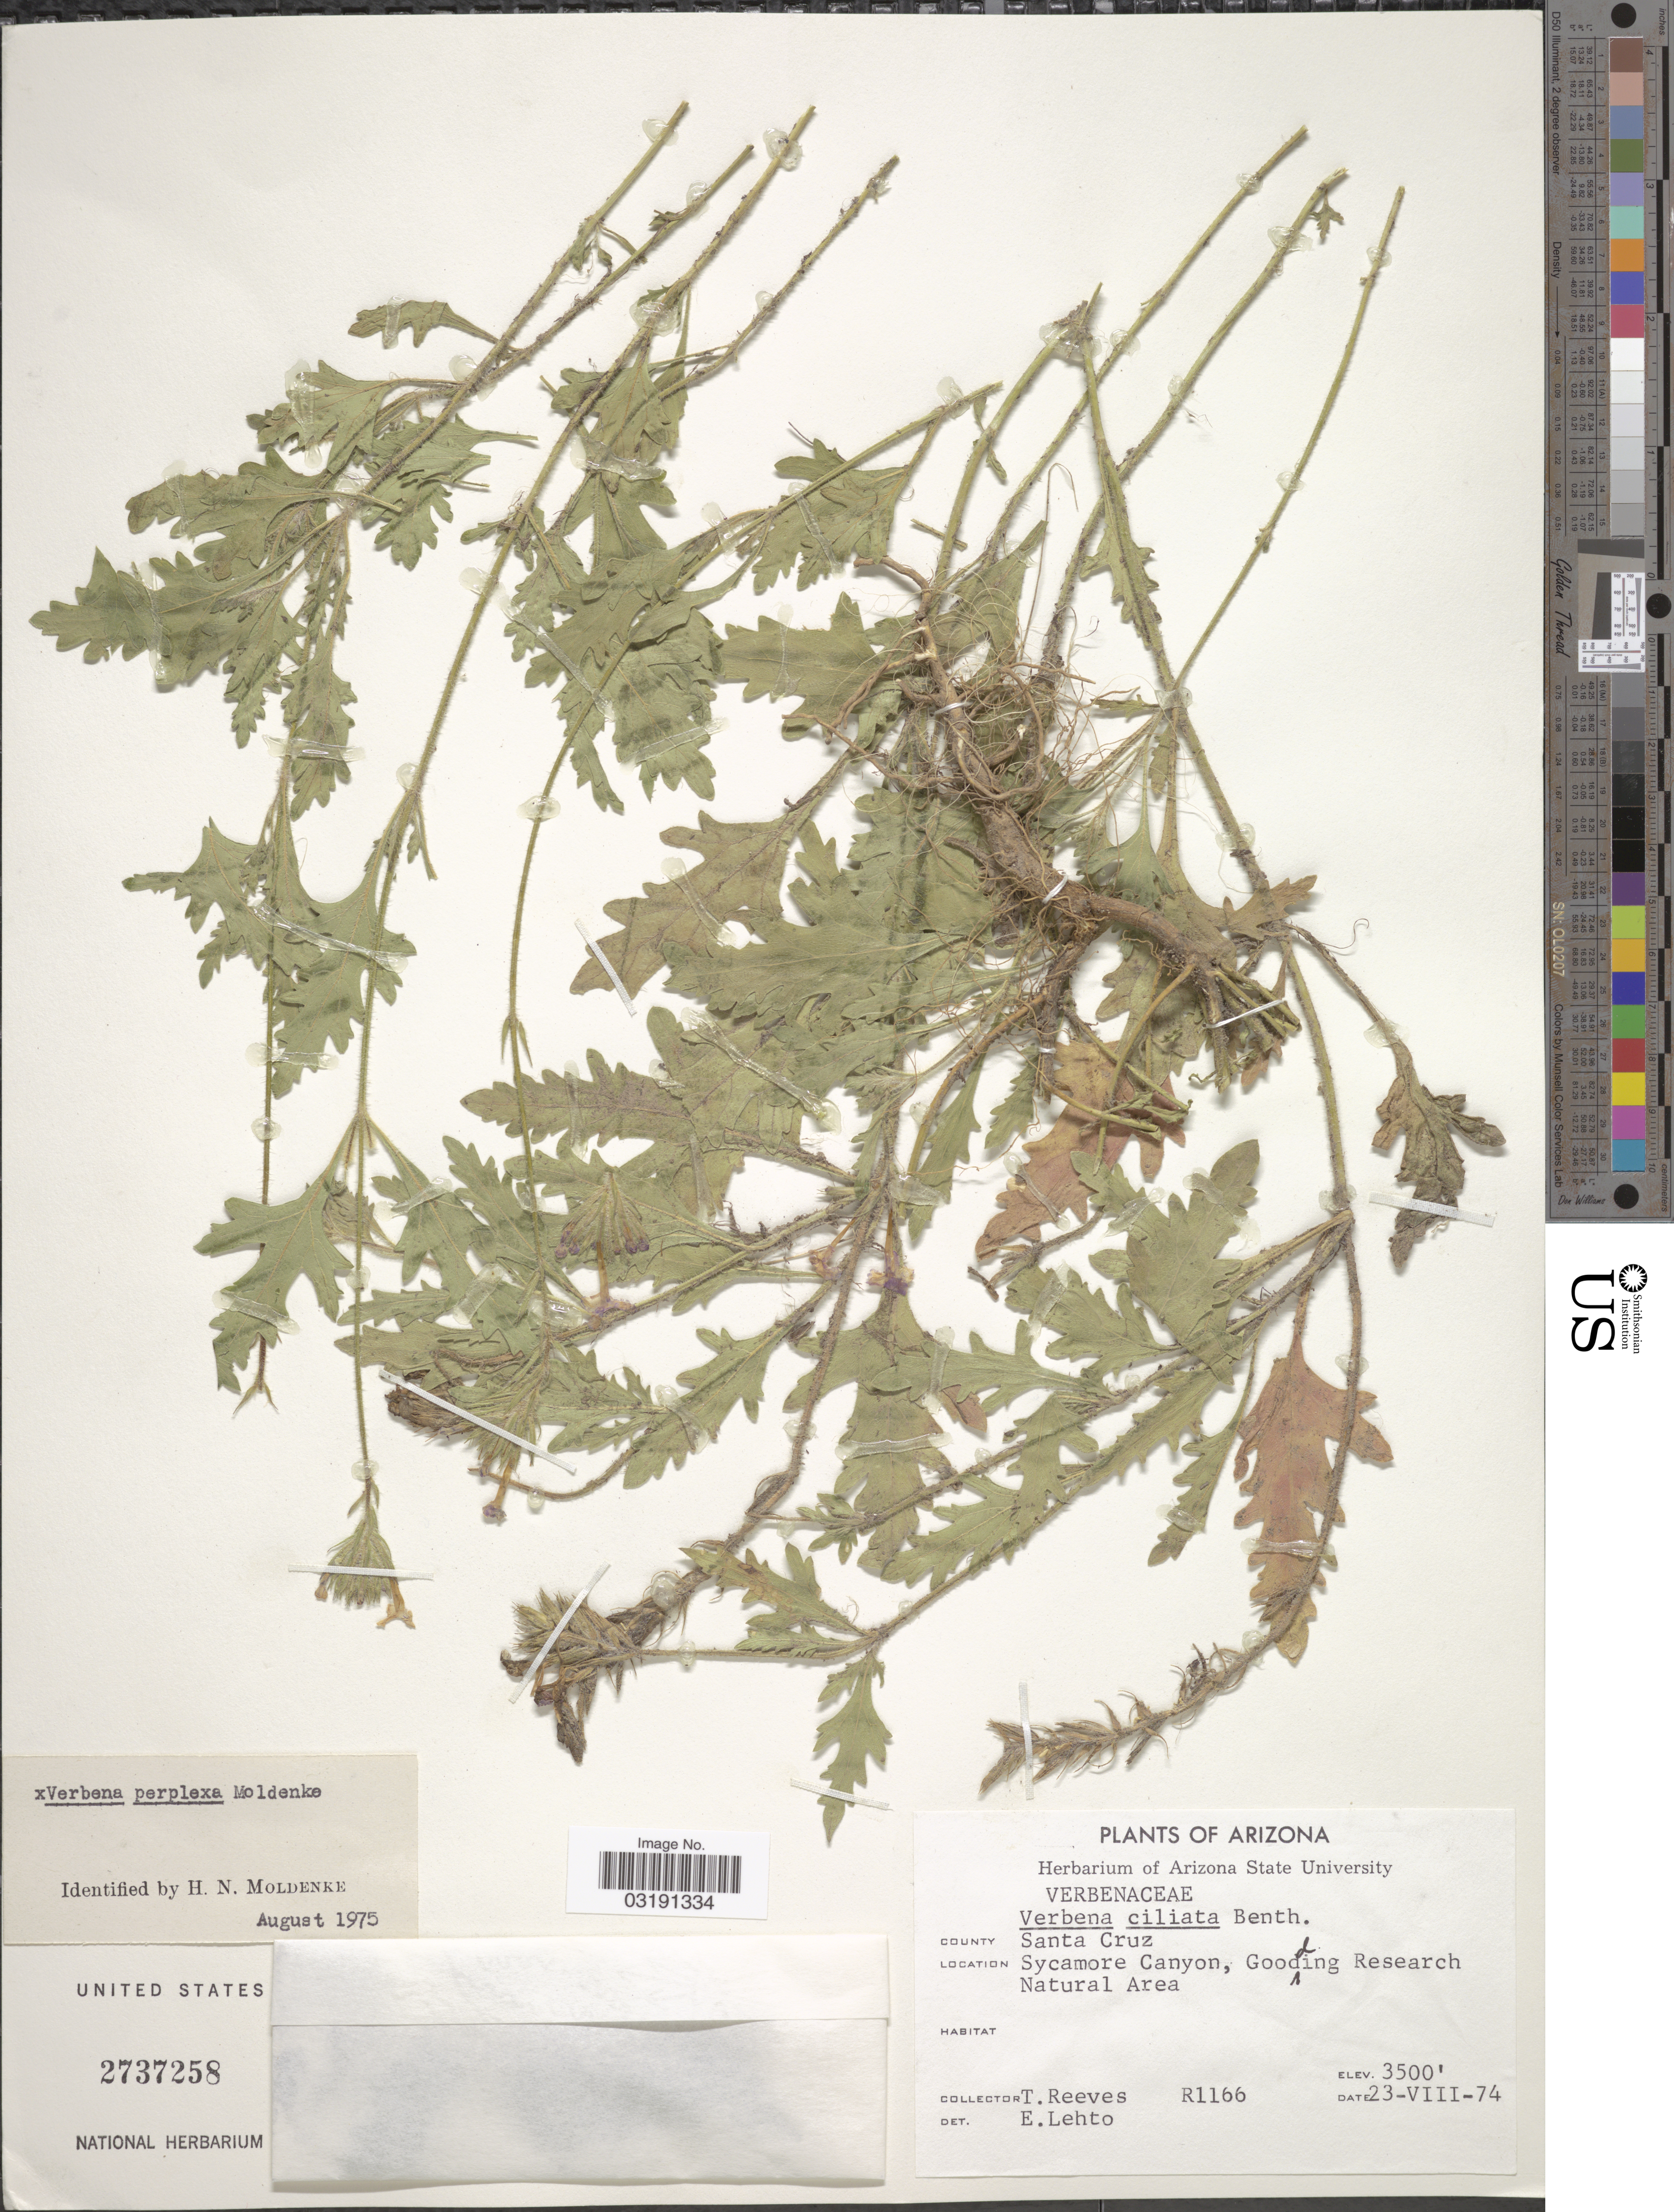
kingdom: Plantae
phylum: Tracheophyta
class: Magnoliopsida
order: Lamiales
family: Verbenaceae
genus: Verbena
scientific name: Verbena ciliata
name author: Benth.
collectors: T. Reeves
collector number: R1166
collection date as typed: Transcribed d/m/y: 23/8/74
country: United States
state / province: Arizona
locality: County Santa Cruz. Sycamore Canyon, Goodding Research Natural Area.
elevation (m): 1067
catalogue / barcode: US 2737258